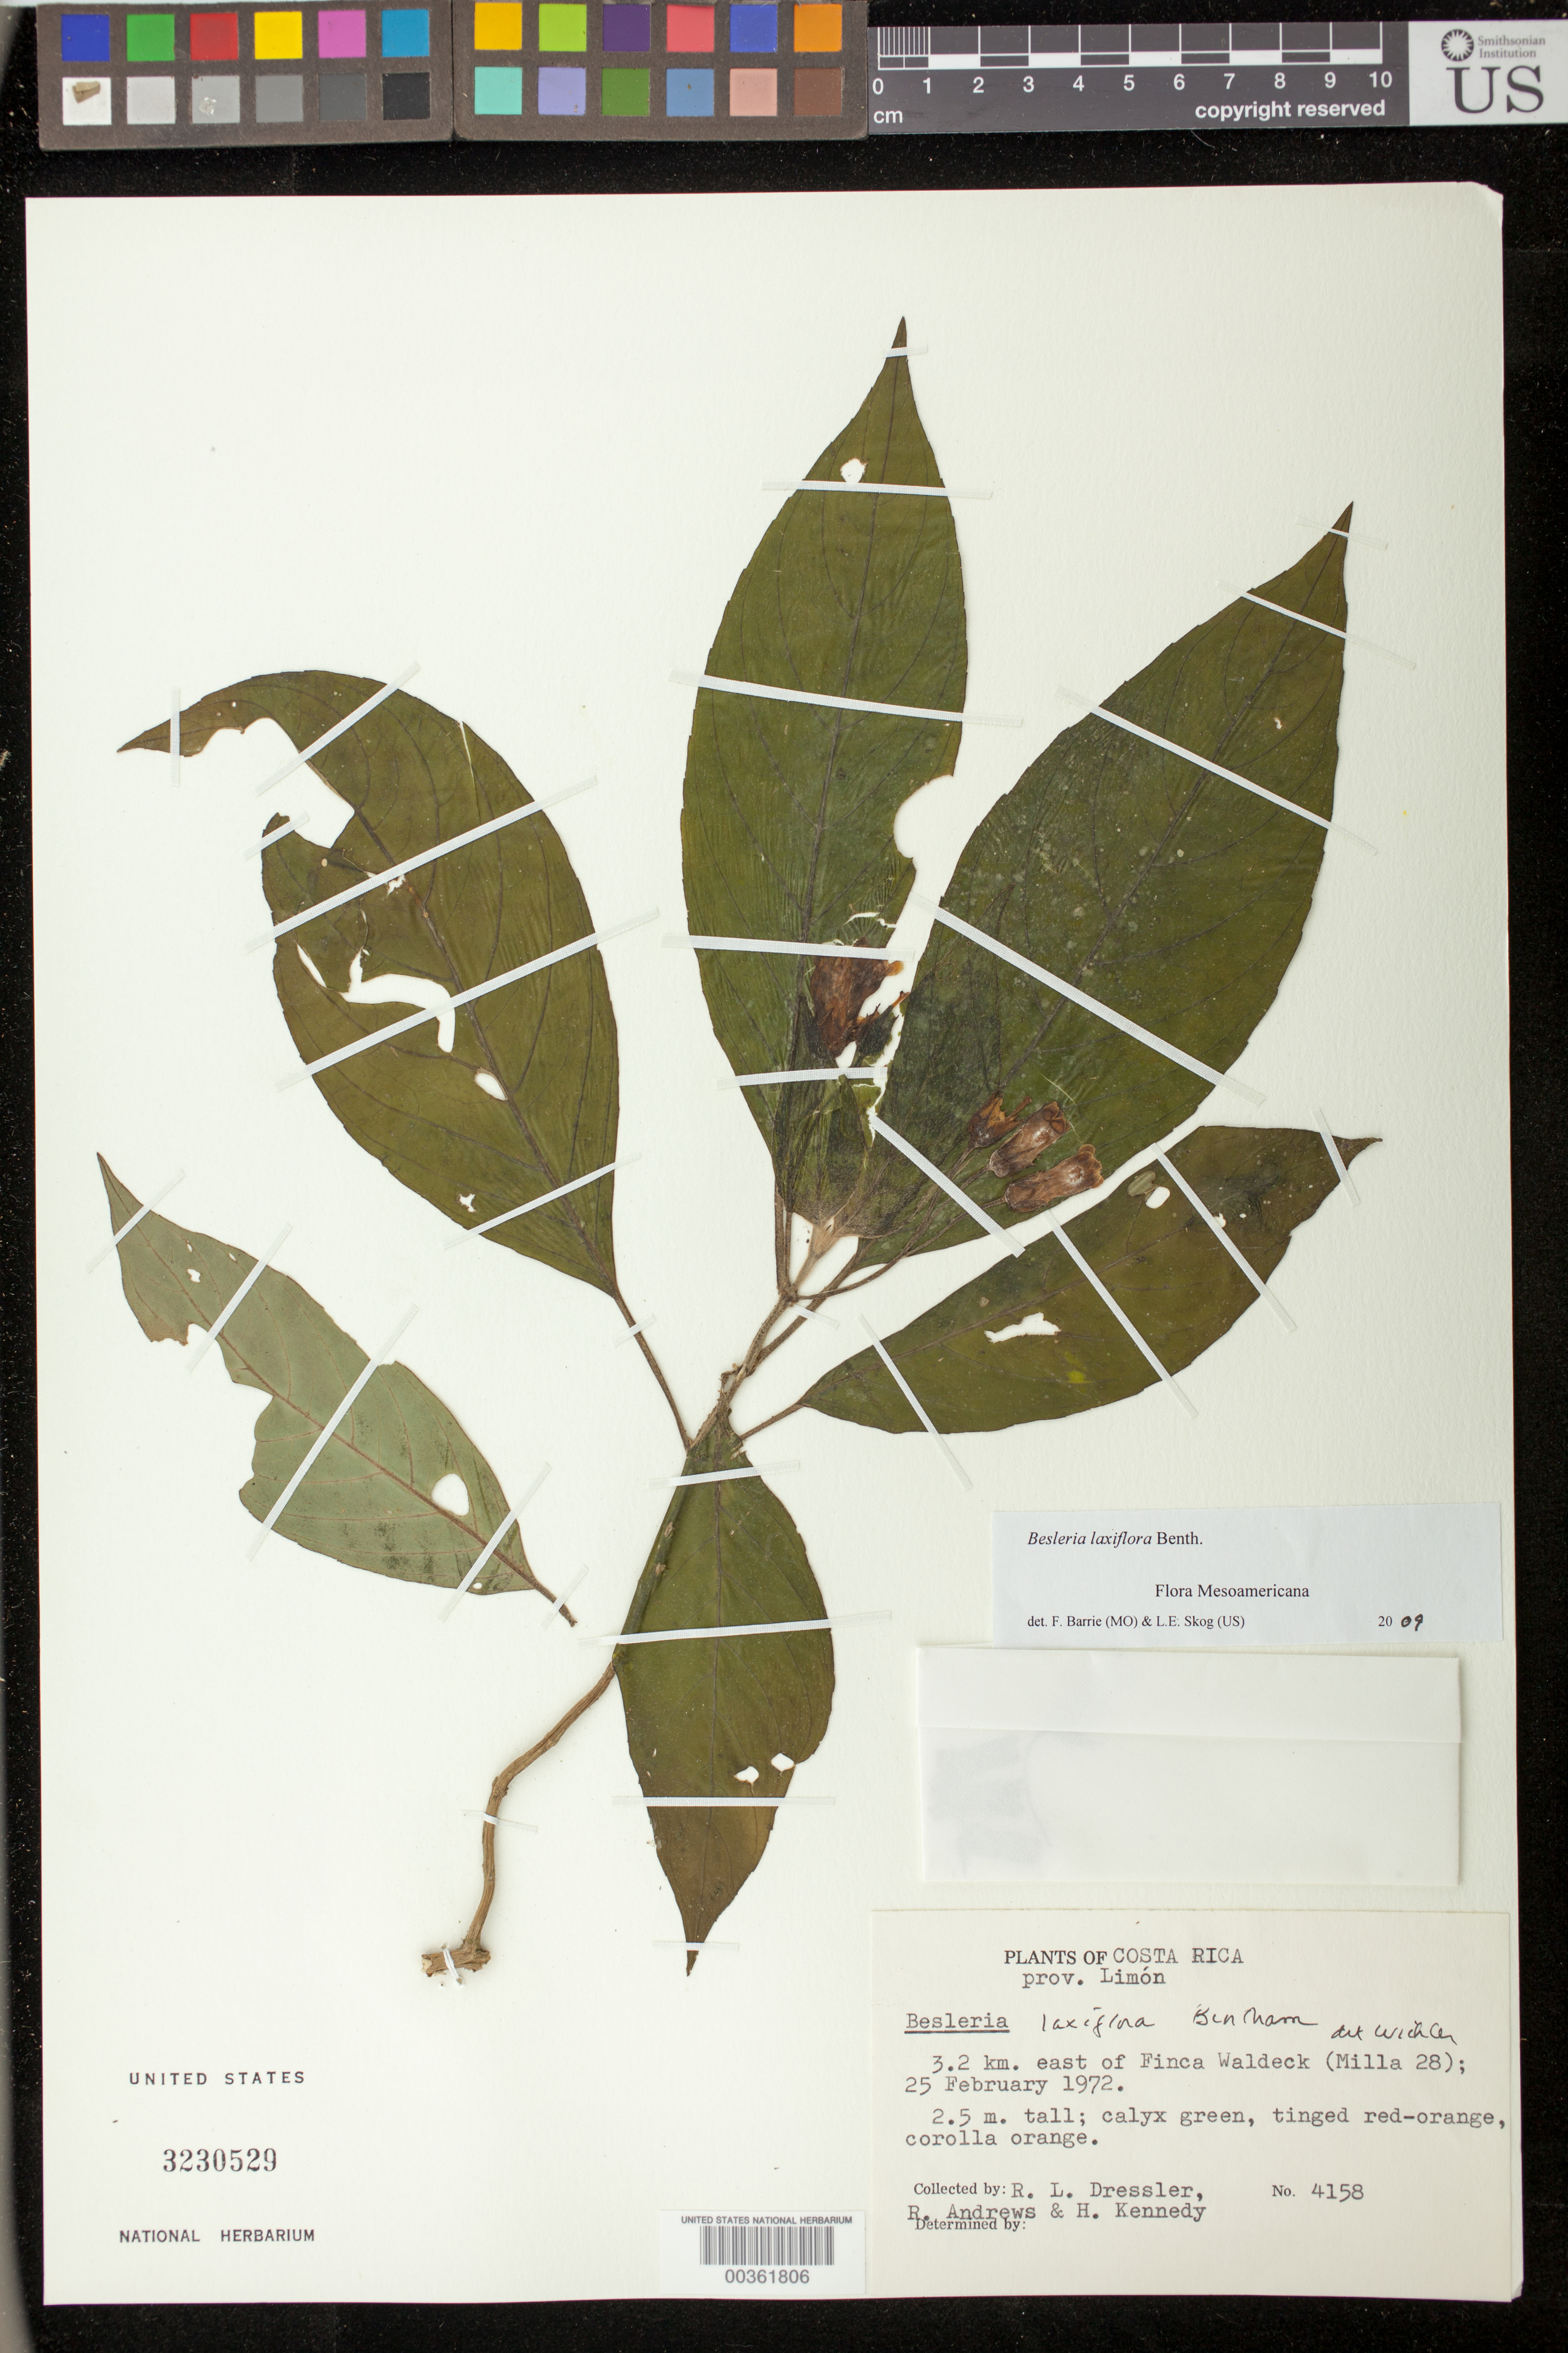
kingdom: Plantae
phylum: Tracheophyta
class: Magnoliopsida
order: Lamiales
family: Gesneriaceae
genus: Besleria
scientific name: Besleria laxiflora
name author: Benth.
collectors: R. Dressler, R. Andrews & H. Kennedy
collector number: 4158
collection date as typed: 25 Feb 1972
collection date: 1972-02-25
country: Costa Rica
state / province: Limón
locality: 3.2 km. E of Finca Waldeck (milla 28)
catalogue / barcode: US 3230529